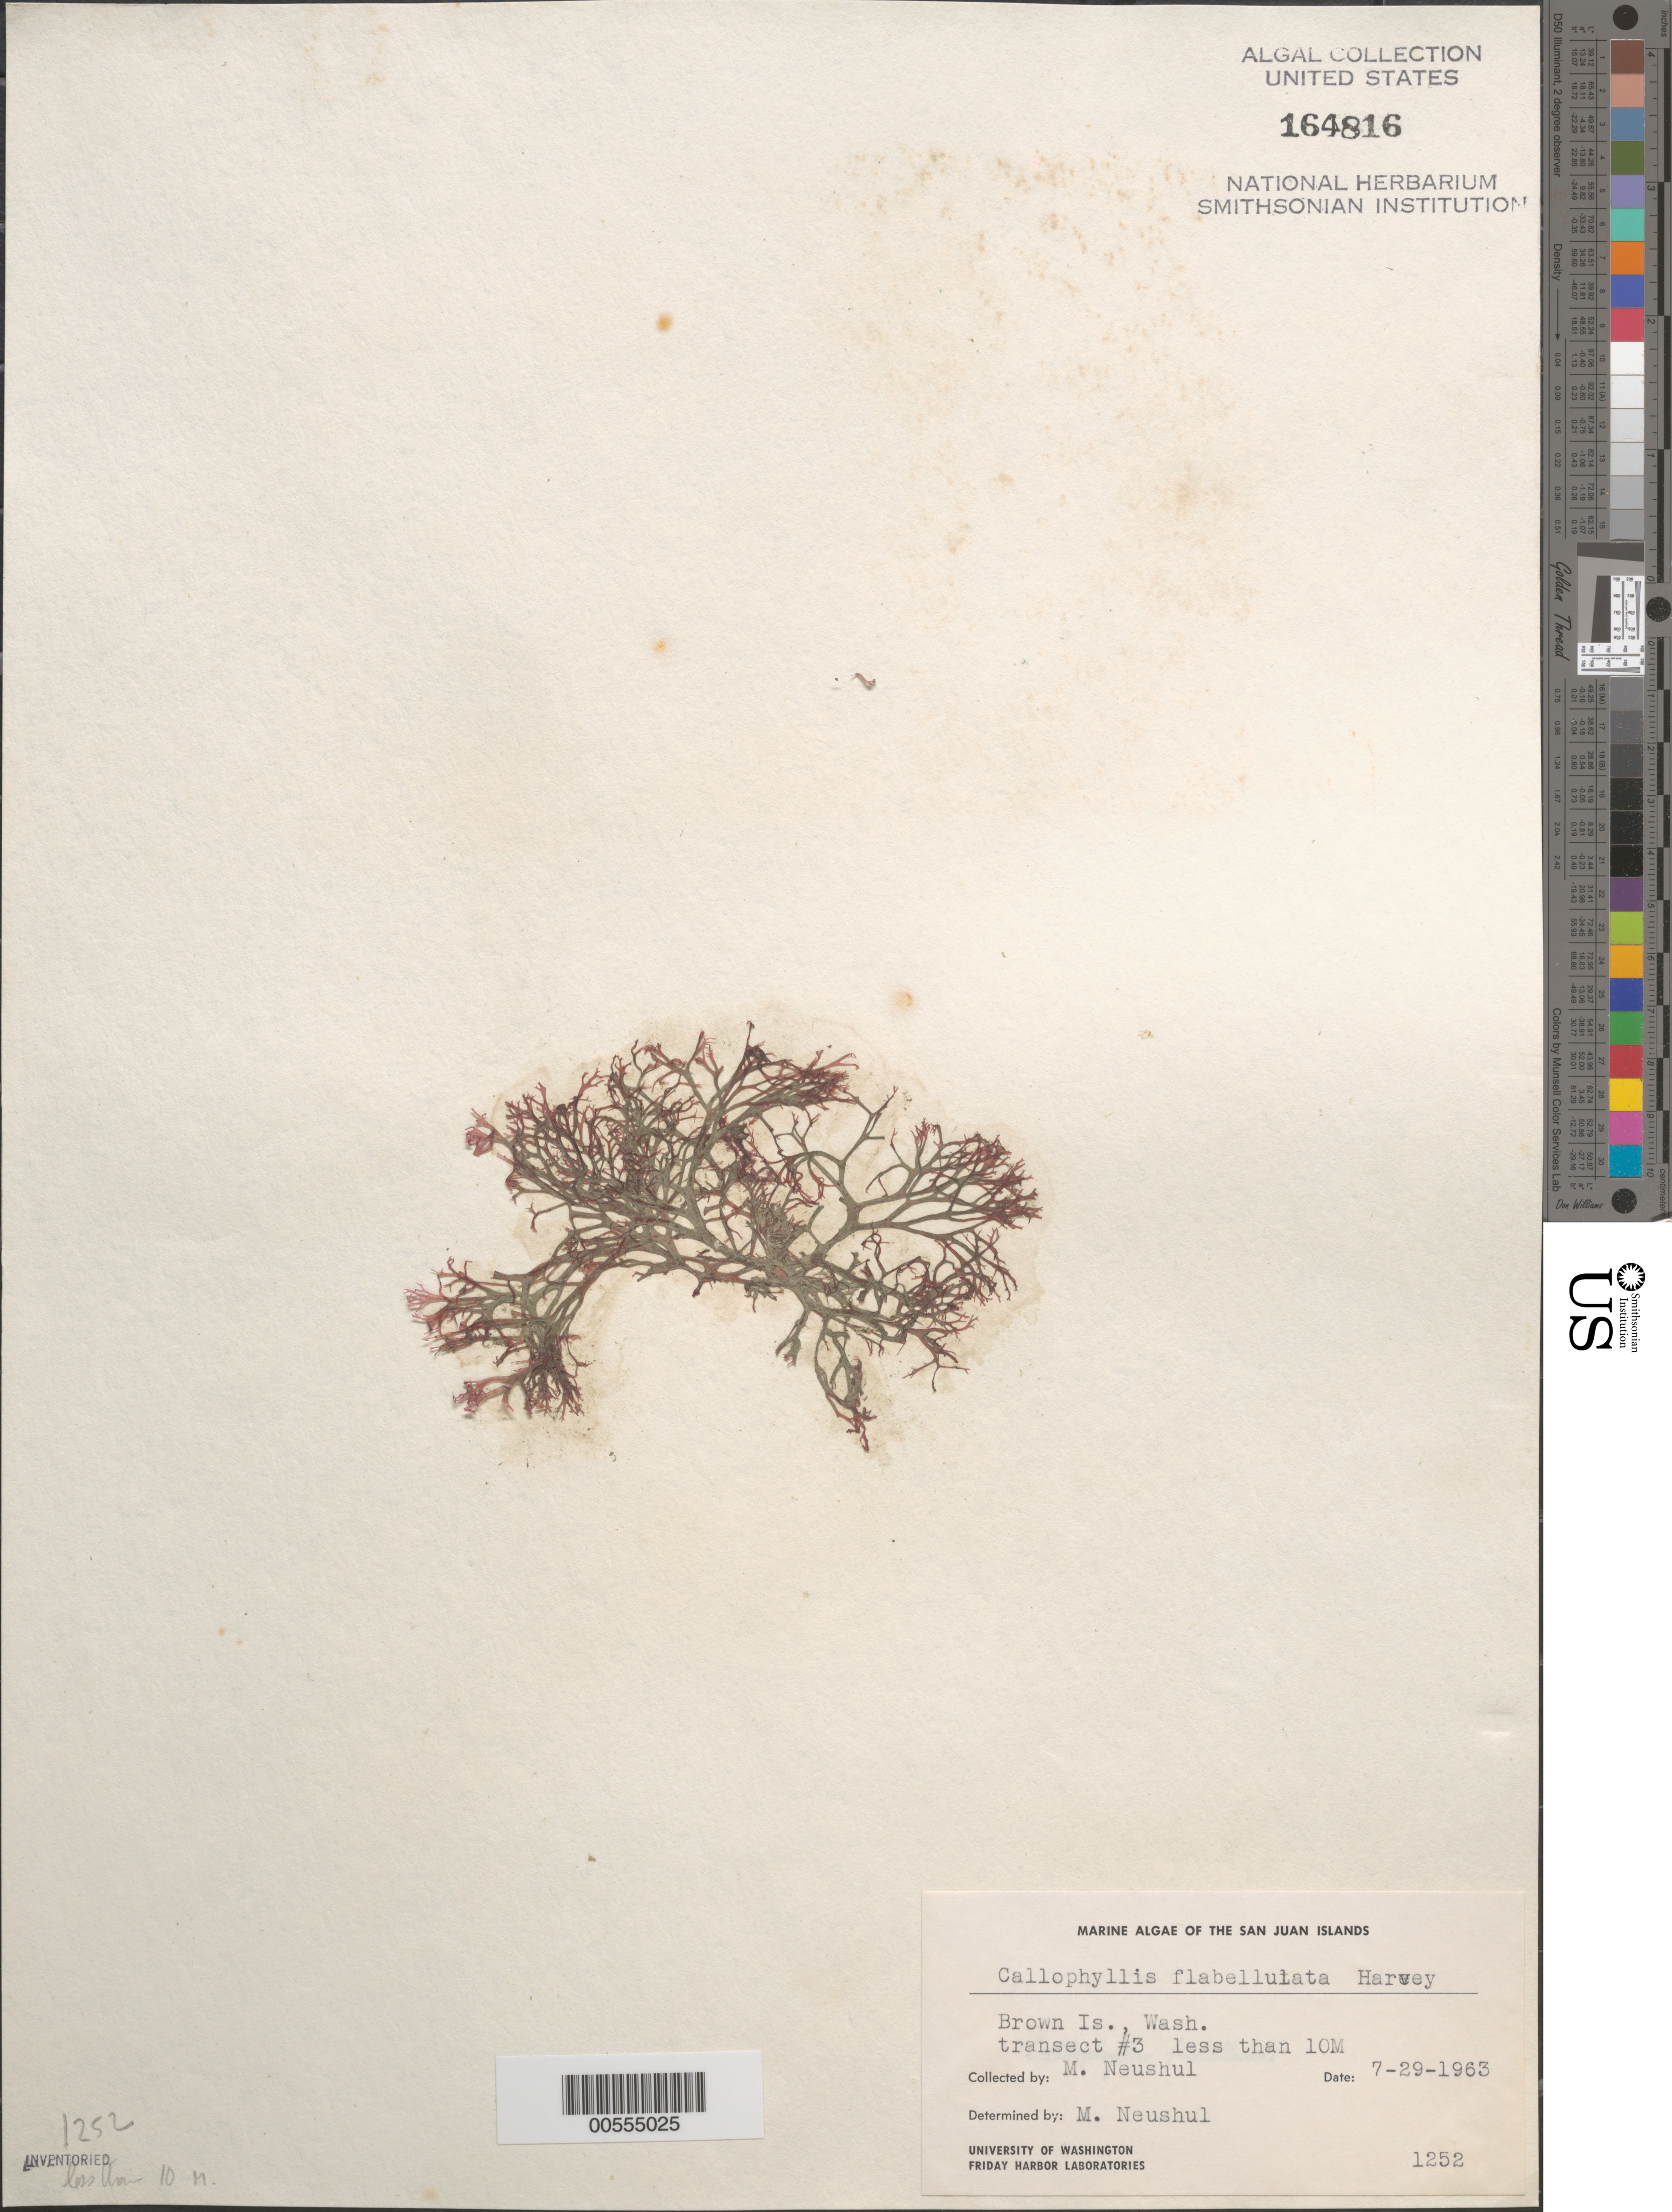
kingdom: Plantae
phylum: Rhodophyta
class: Florideophyceae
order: Gigartinales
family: Kallymeniaceae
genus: Callophyllis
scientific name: Callophyllis flabellulata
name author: Harv.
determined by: Neushul, M.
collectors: M. Neushul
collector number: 1252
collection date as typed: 29 Jul 1963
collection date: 1963-07-29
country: United States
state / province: Washington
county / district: San Juan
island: Brown Island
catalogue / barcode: US 164816